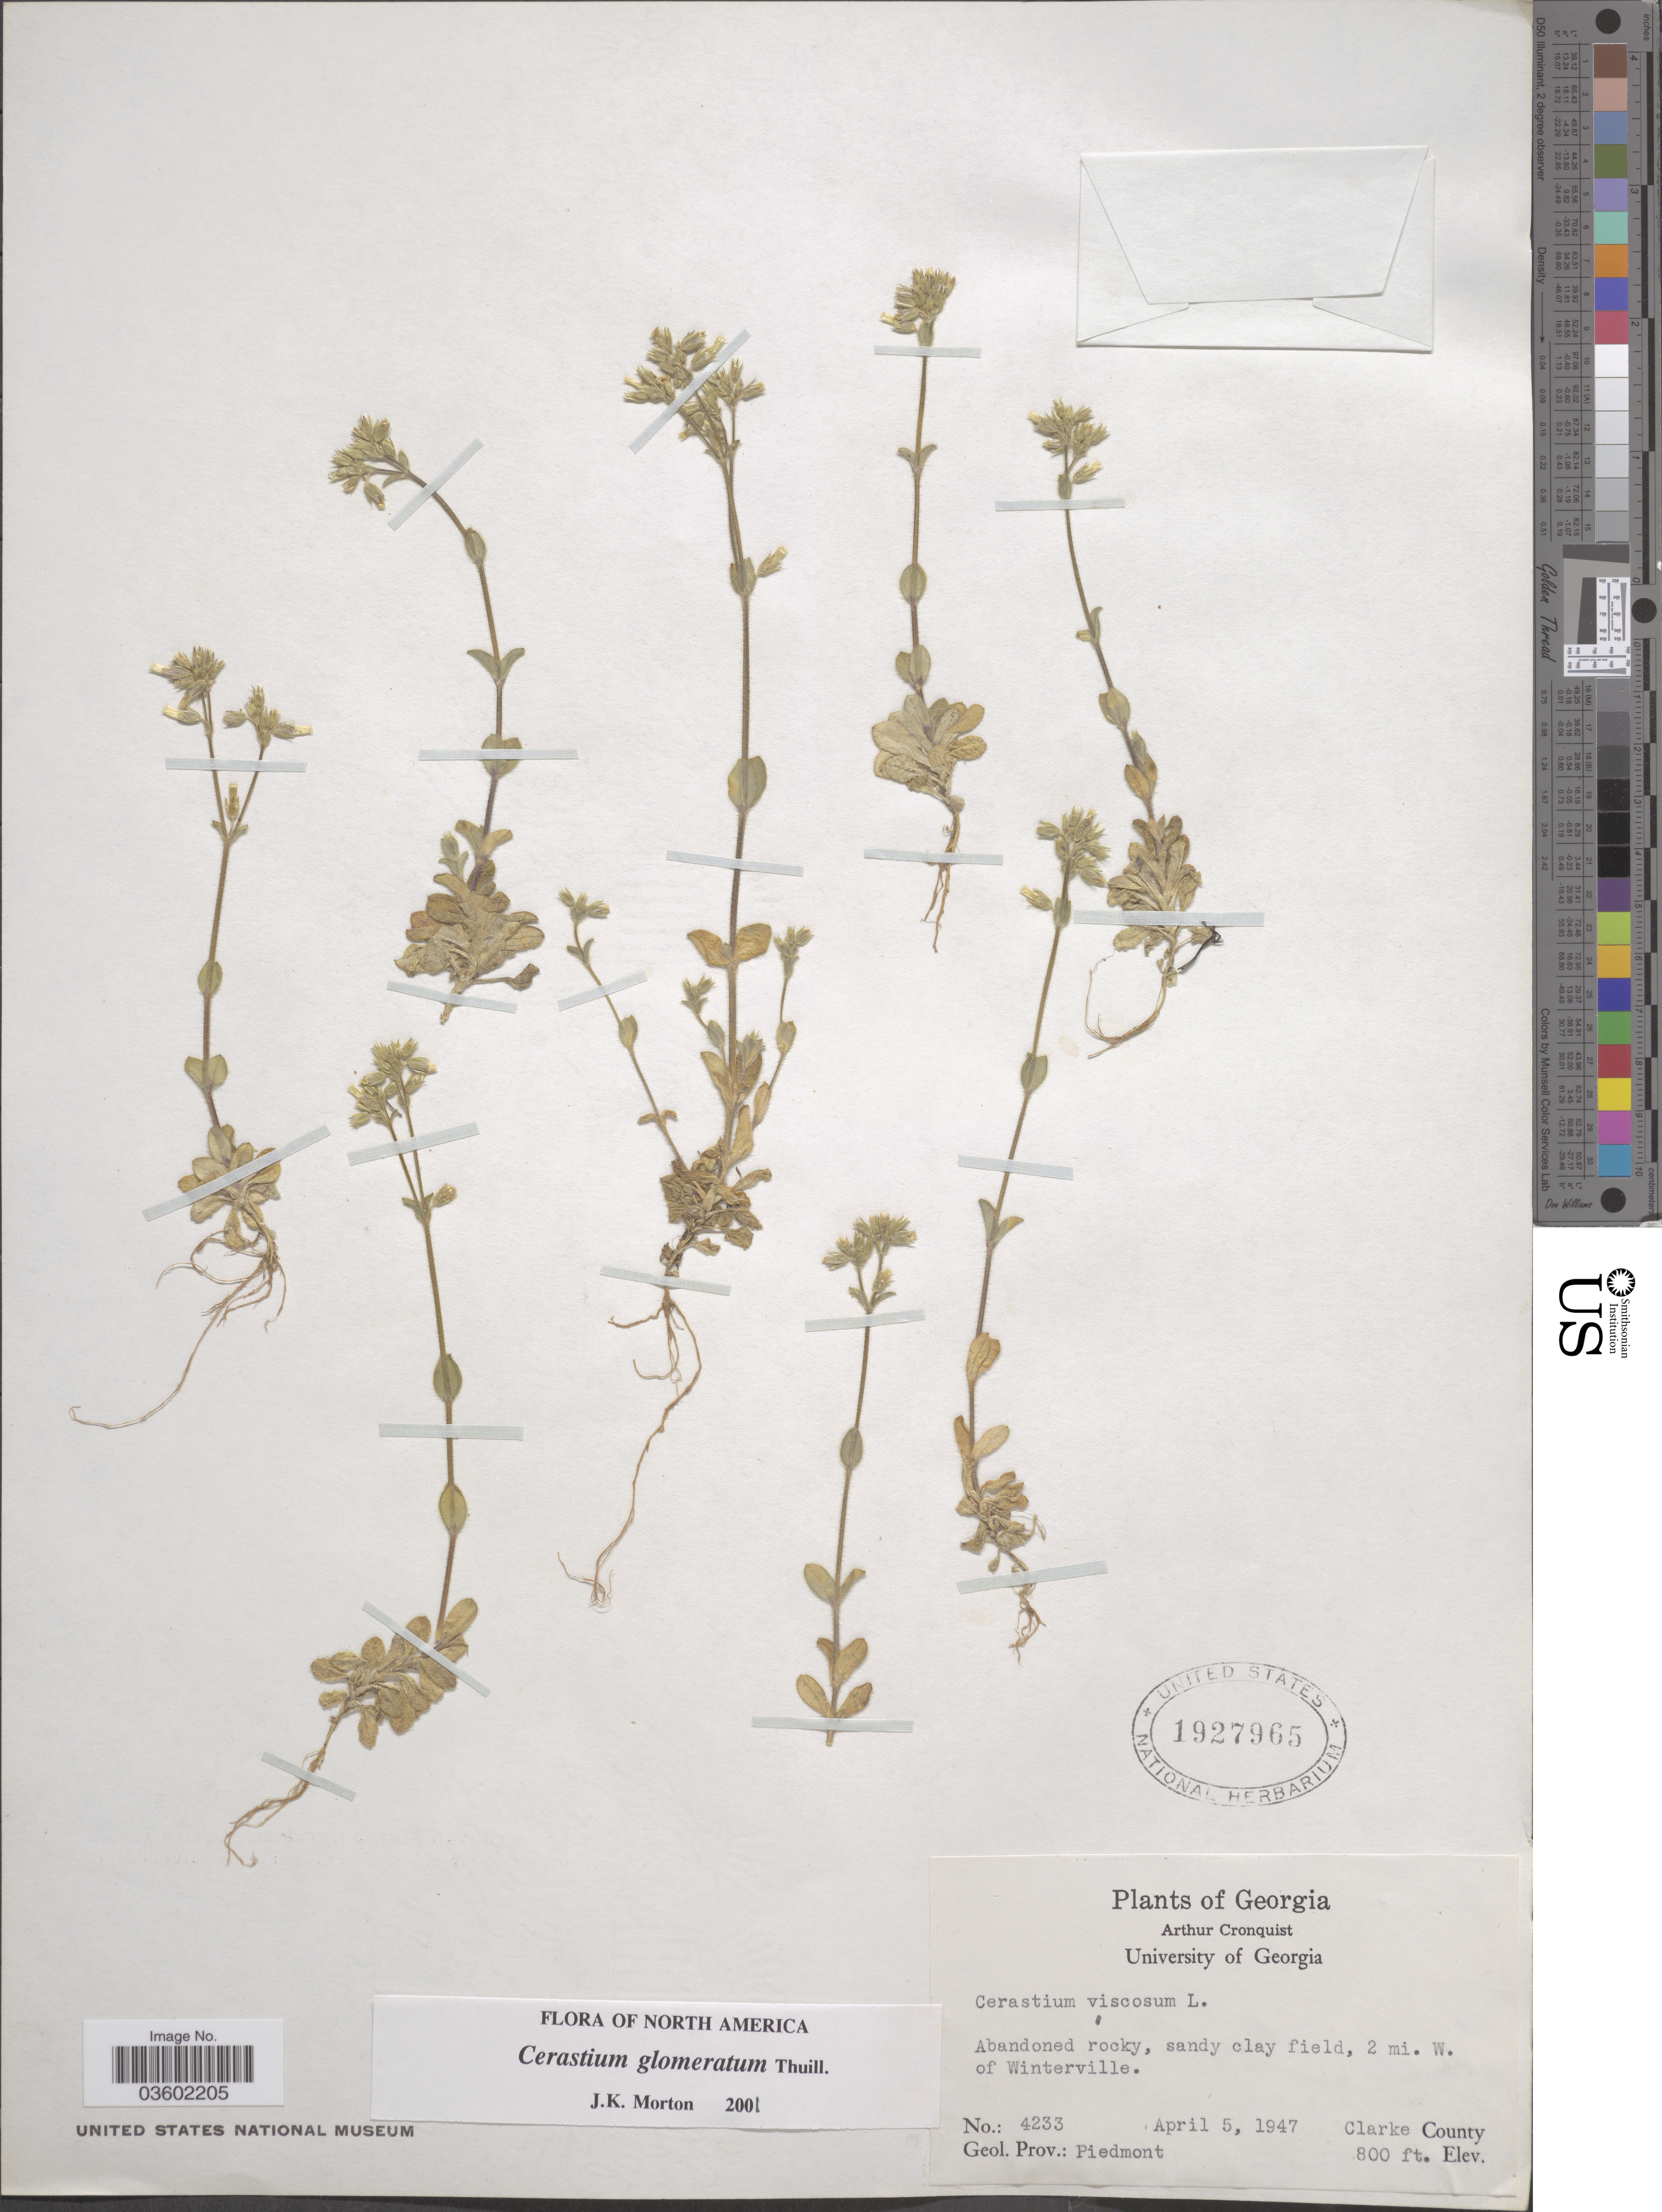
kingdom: Plantae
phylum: Tracheophyta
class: Magnoliopsida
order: Caryophyllales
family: Caryophyllaceae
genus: Cerastium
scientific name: Cerastium viscosum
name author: L.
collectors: A. J. Cronquist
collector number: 4233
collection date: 1947-04-05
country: United States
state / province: Georgia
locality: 2 mi. W. of Winterville. Clarke County. Geol. Prov. Piedmont.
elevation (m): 244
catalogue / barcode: US 1927965